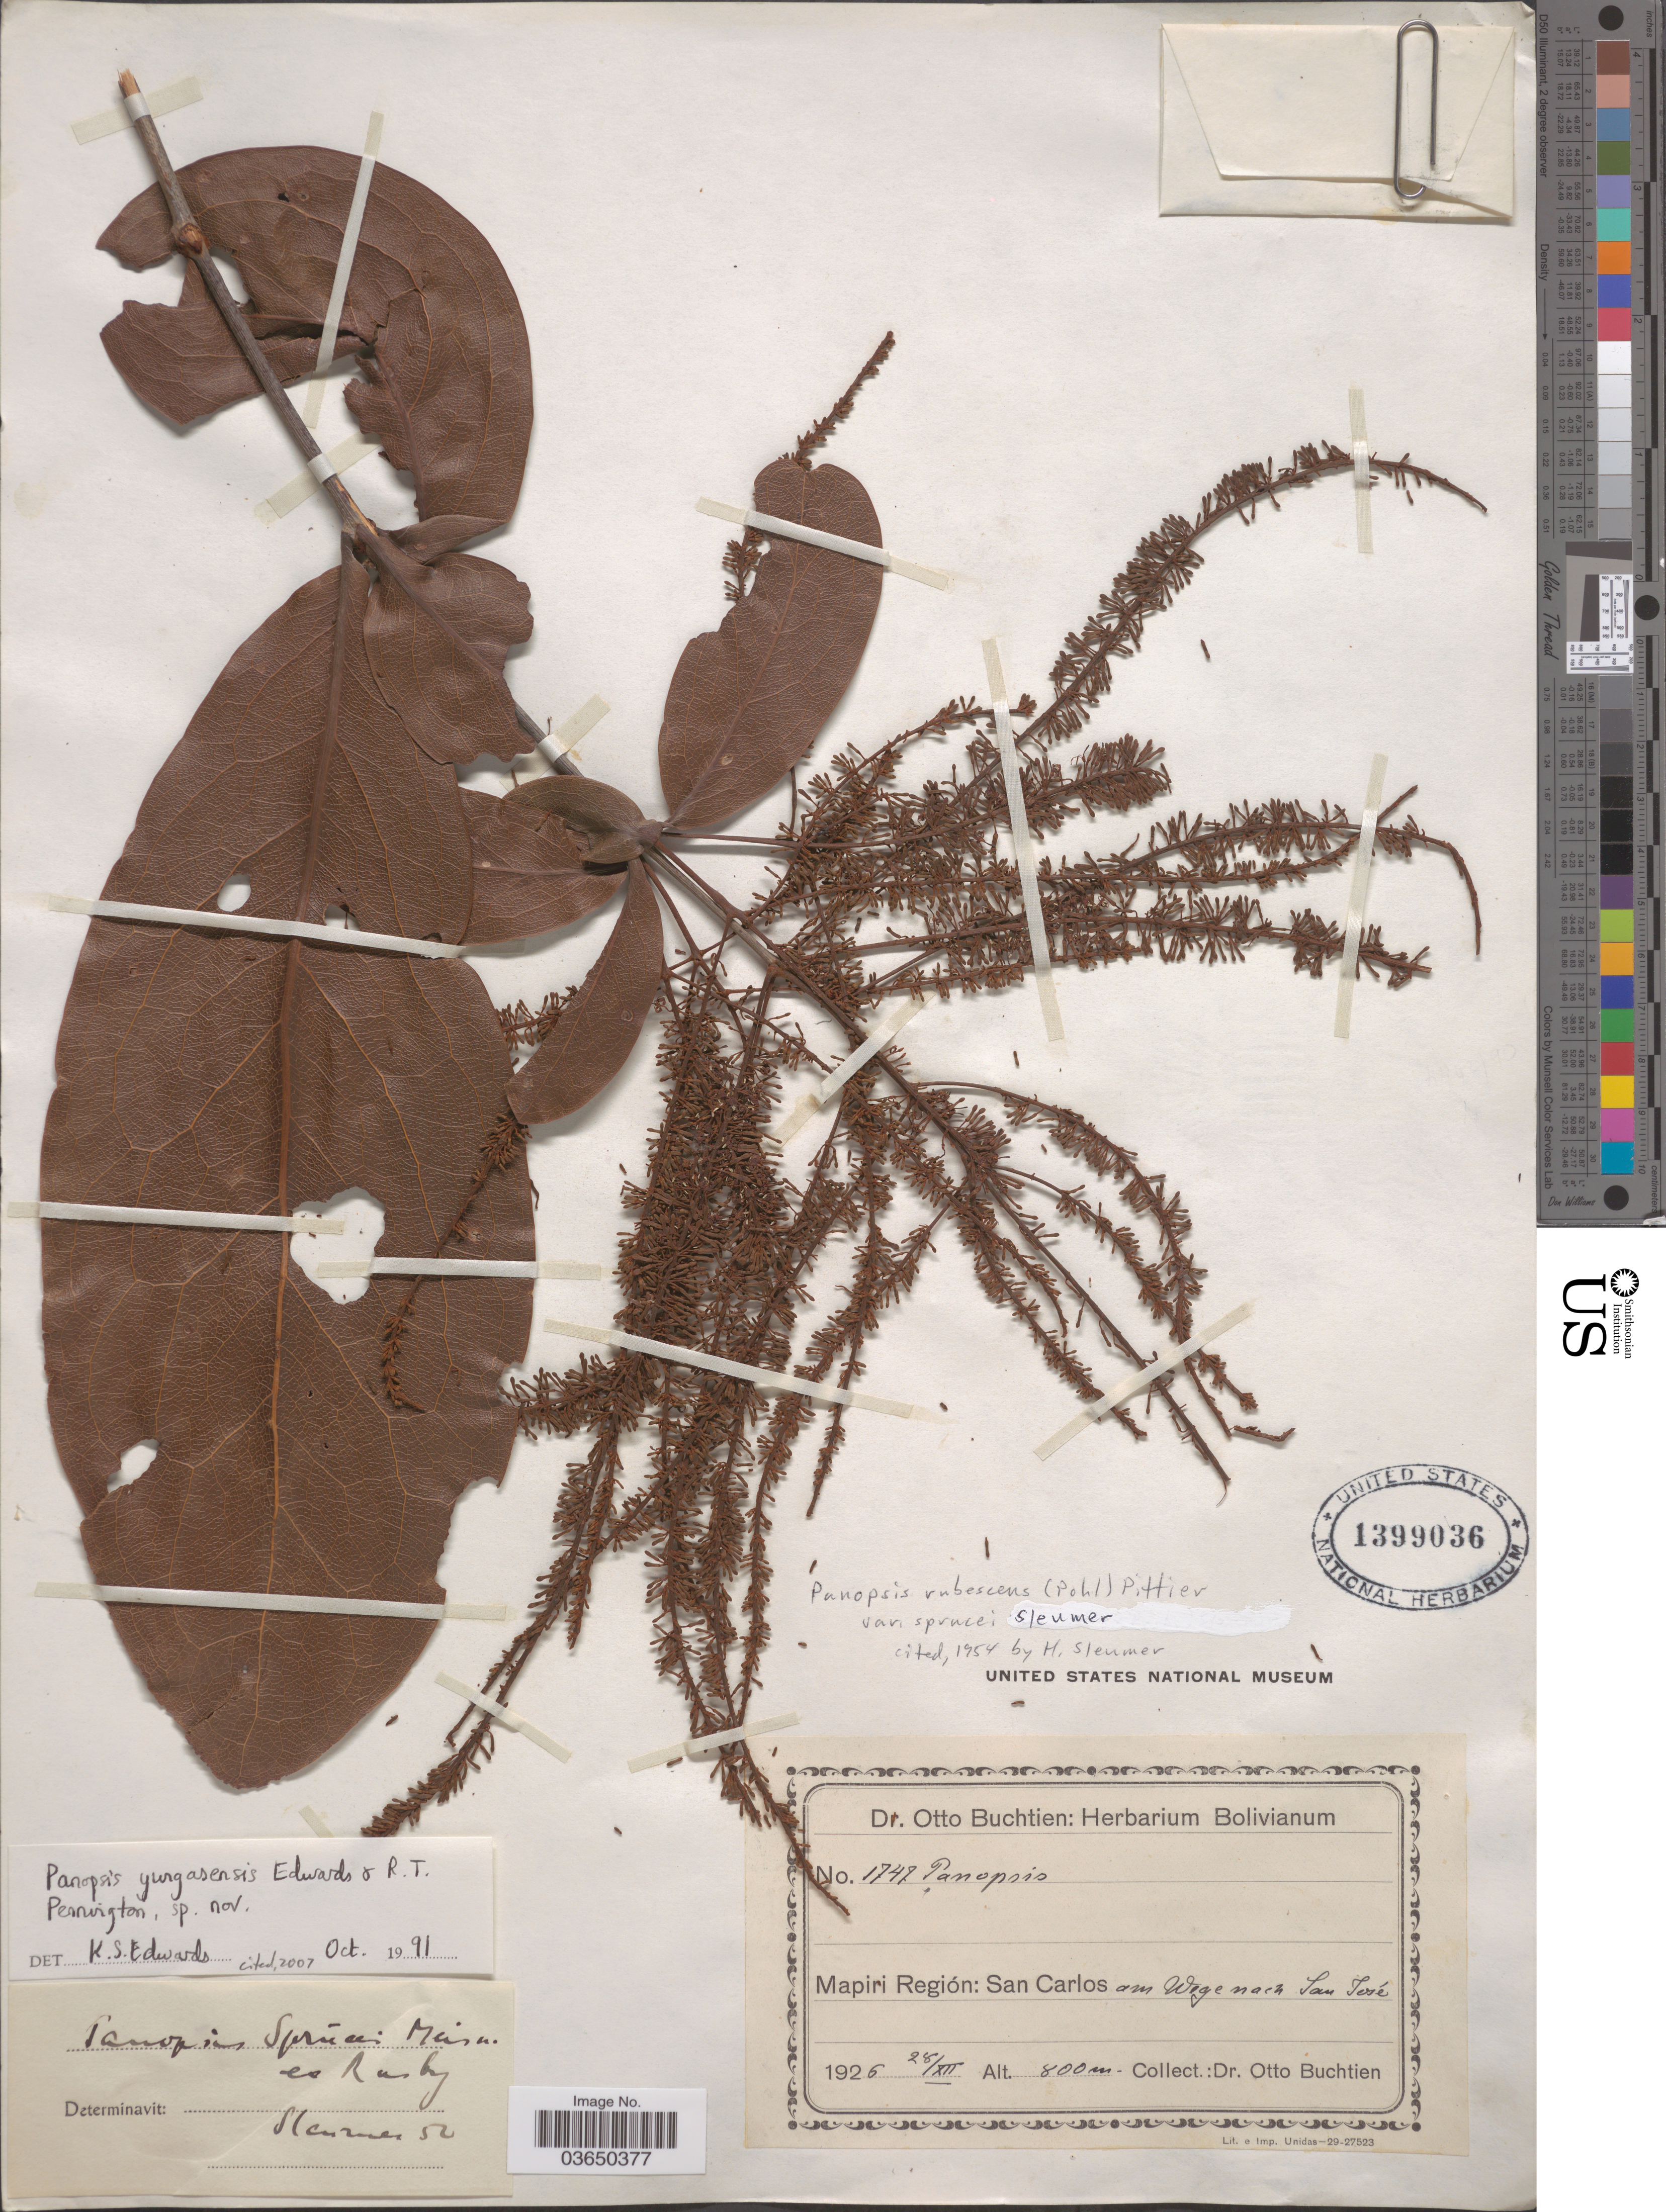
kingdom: Plantae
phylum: Tracheophyta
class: Magnoliopsida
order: Proteales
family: Proteaceae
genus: Panopsis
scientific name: Panopsis yungasensis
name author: K.S. Edwards & R.T. Penn.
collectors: O. Buchtien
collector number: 1747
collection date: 1926-12-28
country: Bolivia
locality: Mapiri Región: San Carlos am Wege nach San José.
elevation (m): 800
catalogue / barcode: US 1399036